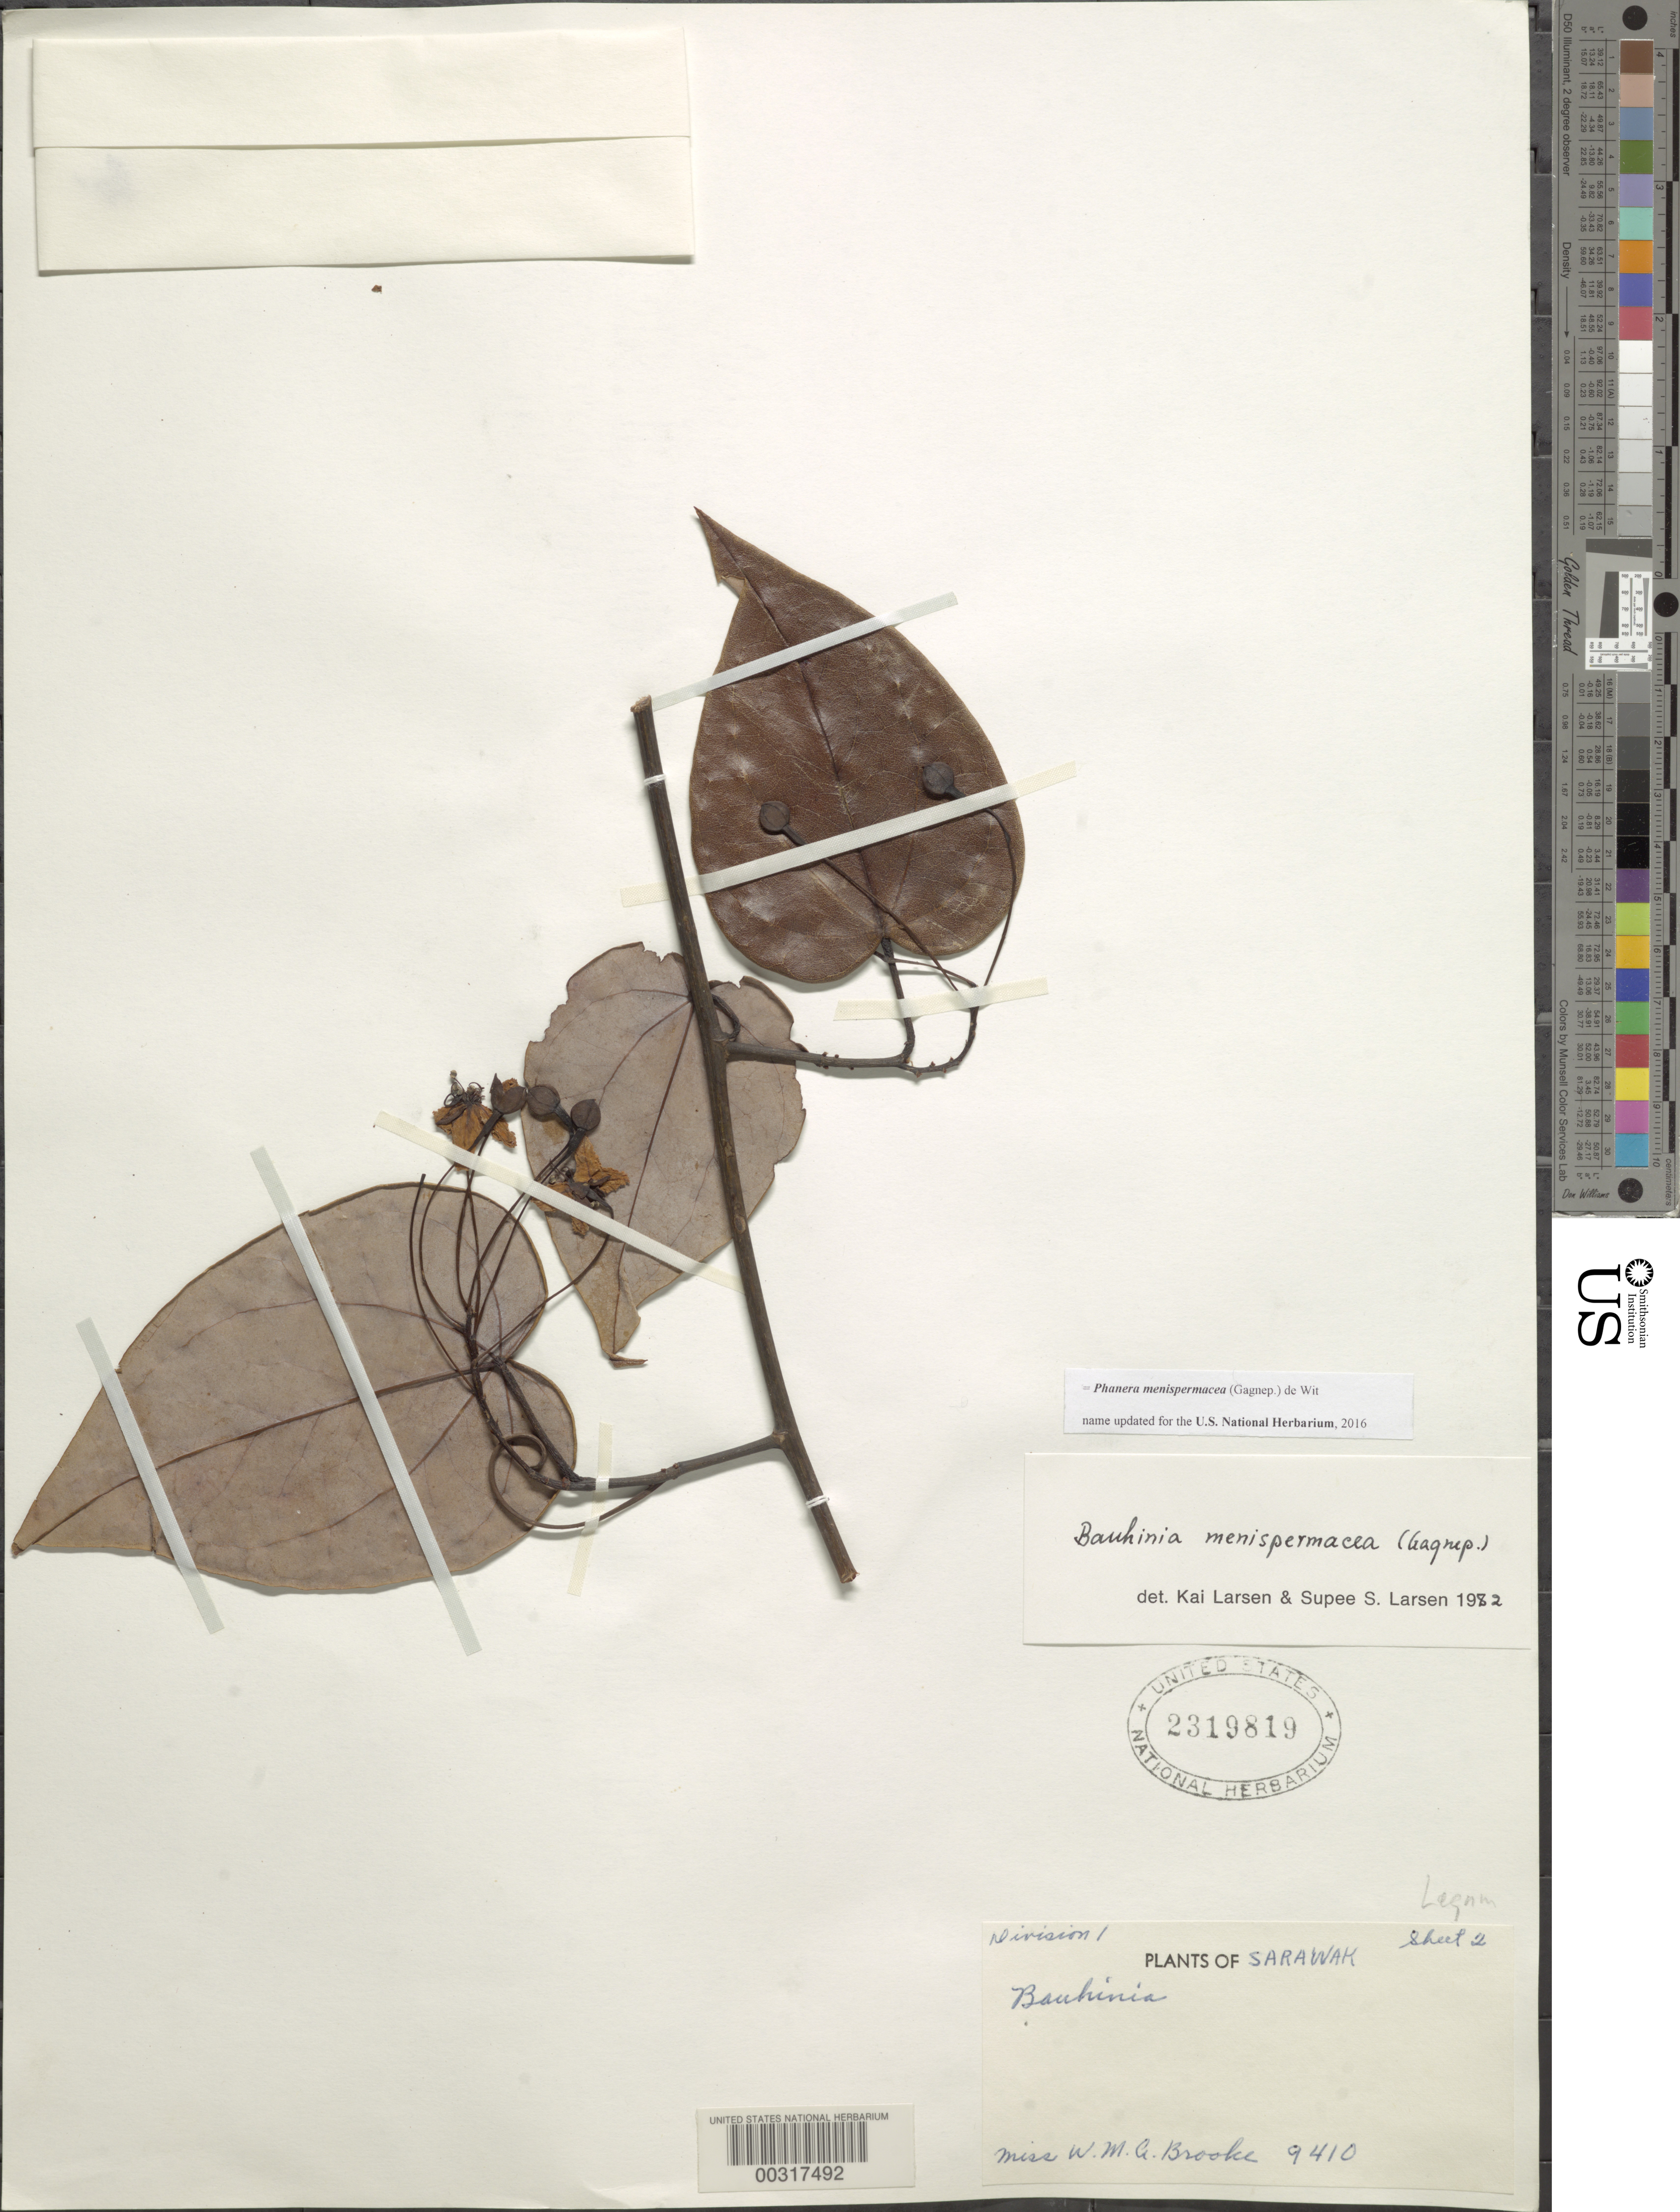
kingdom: Plantae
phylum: Tracheophyta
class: Magnoliopsida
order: Fabales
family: Fabaceae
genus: Phanera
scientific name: Phanera menispermacea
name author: (Gagnep.) de Wit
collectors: W. Brooke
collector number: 9410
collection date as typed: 11 Nov 1954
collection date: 1954-11-11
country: Malaysia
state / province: Sarawak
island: Borneo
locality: Kuching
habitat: Edge of forest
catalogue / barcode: US 2319819